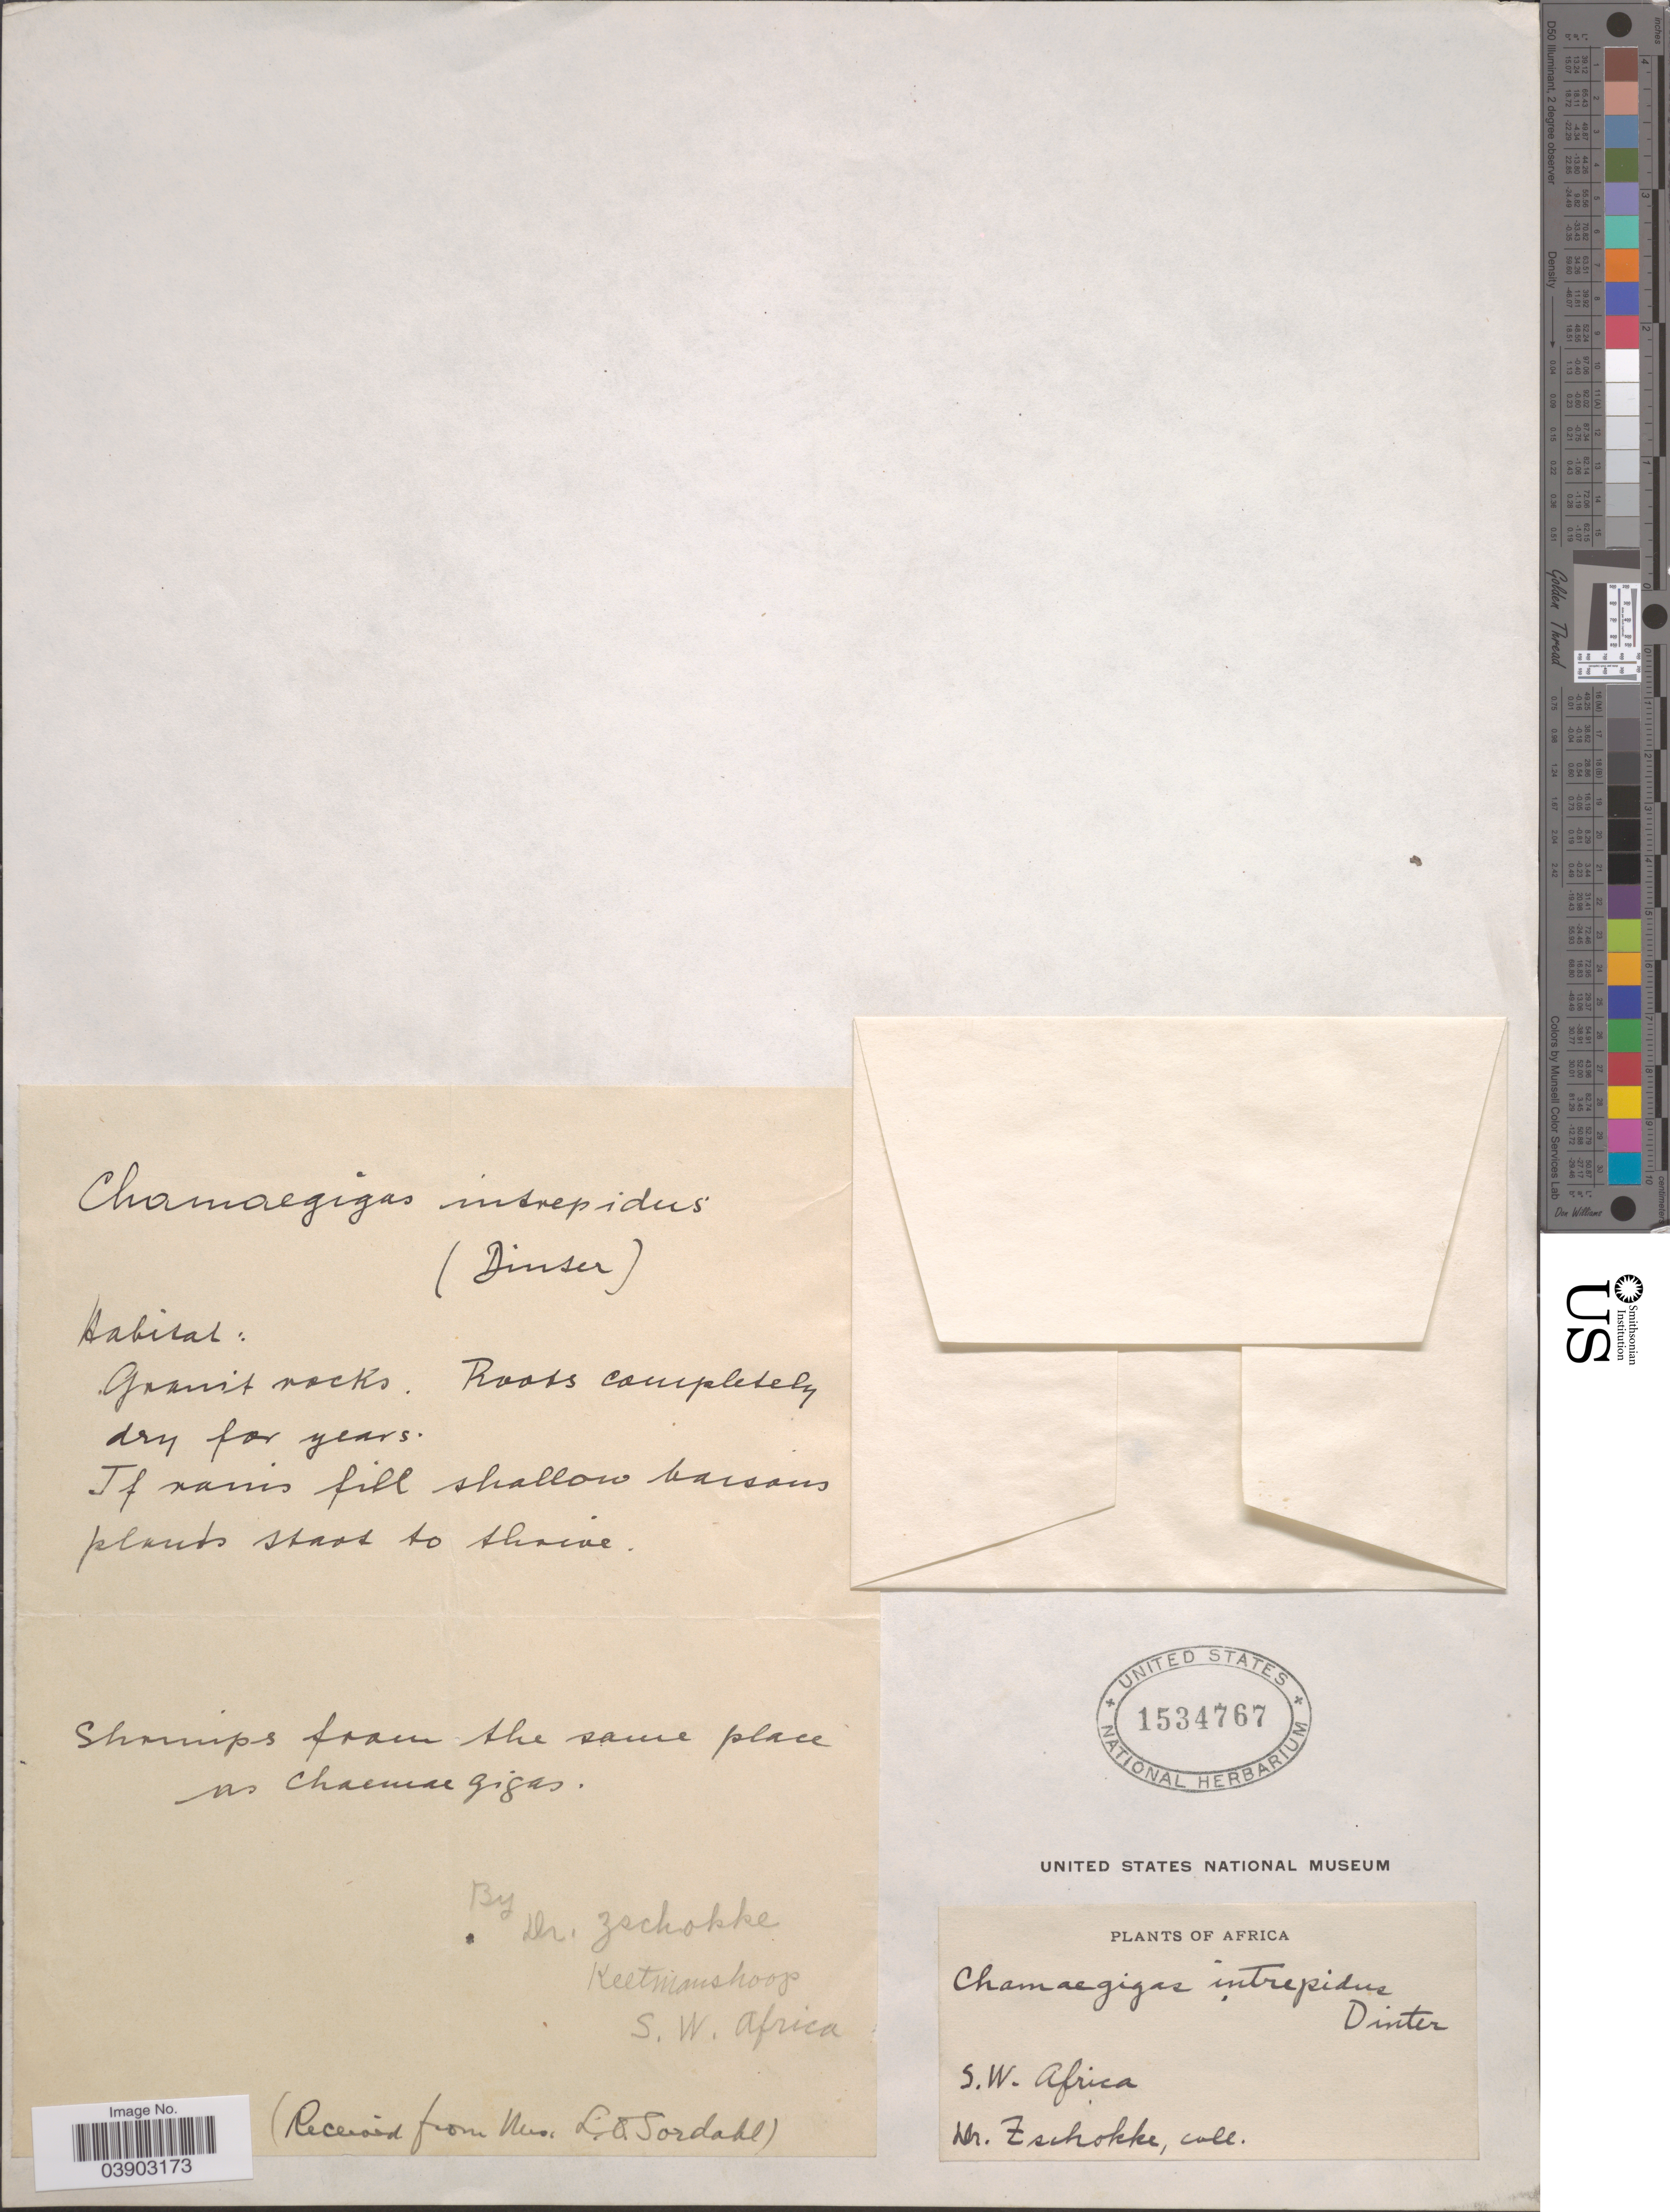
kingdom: Plantae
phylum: Tracheophyta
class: Magnoliopsida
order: Lamiales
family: Linderniaceae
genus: Chamaegigas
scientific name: Chamaegigas intrepidus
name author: Dinter ex Heil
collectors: Zschokke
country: Namibia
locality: S.W. Africa. Keetmanshoop.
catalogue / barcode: US 1534767